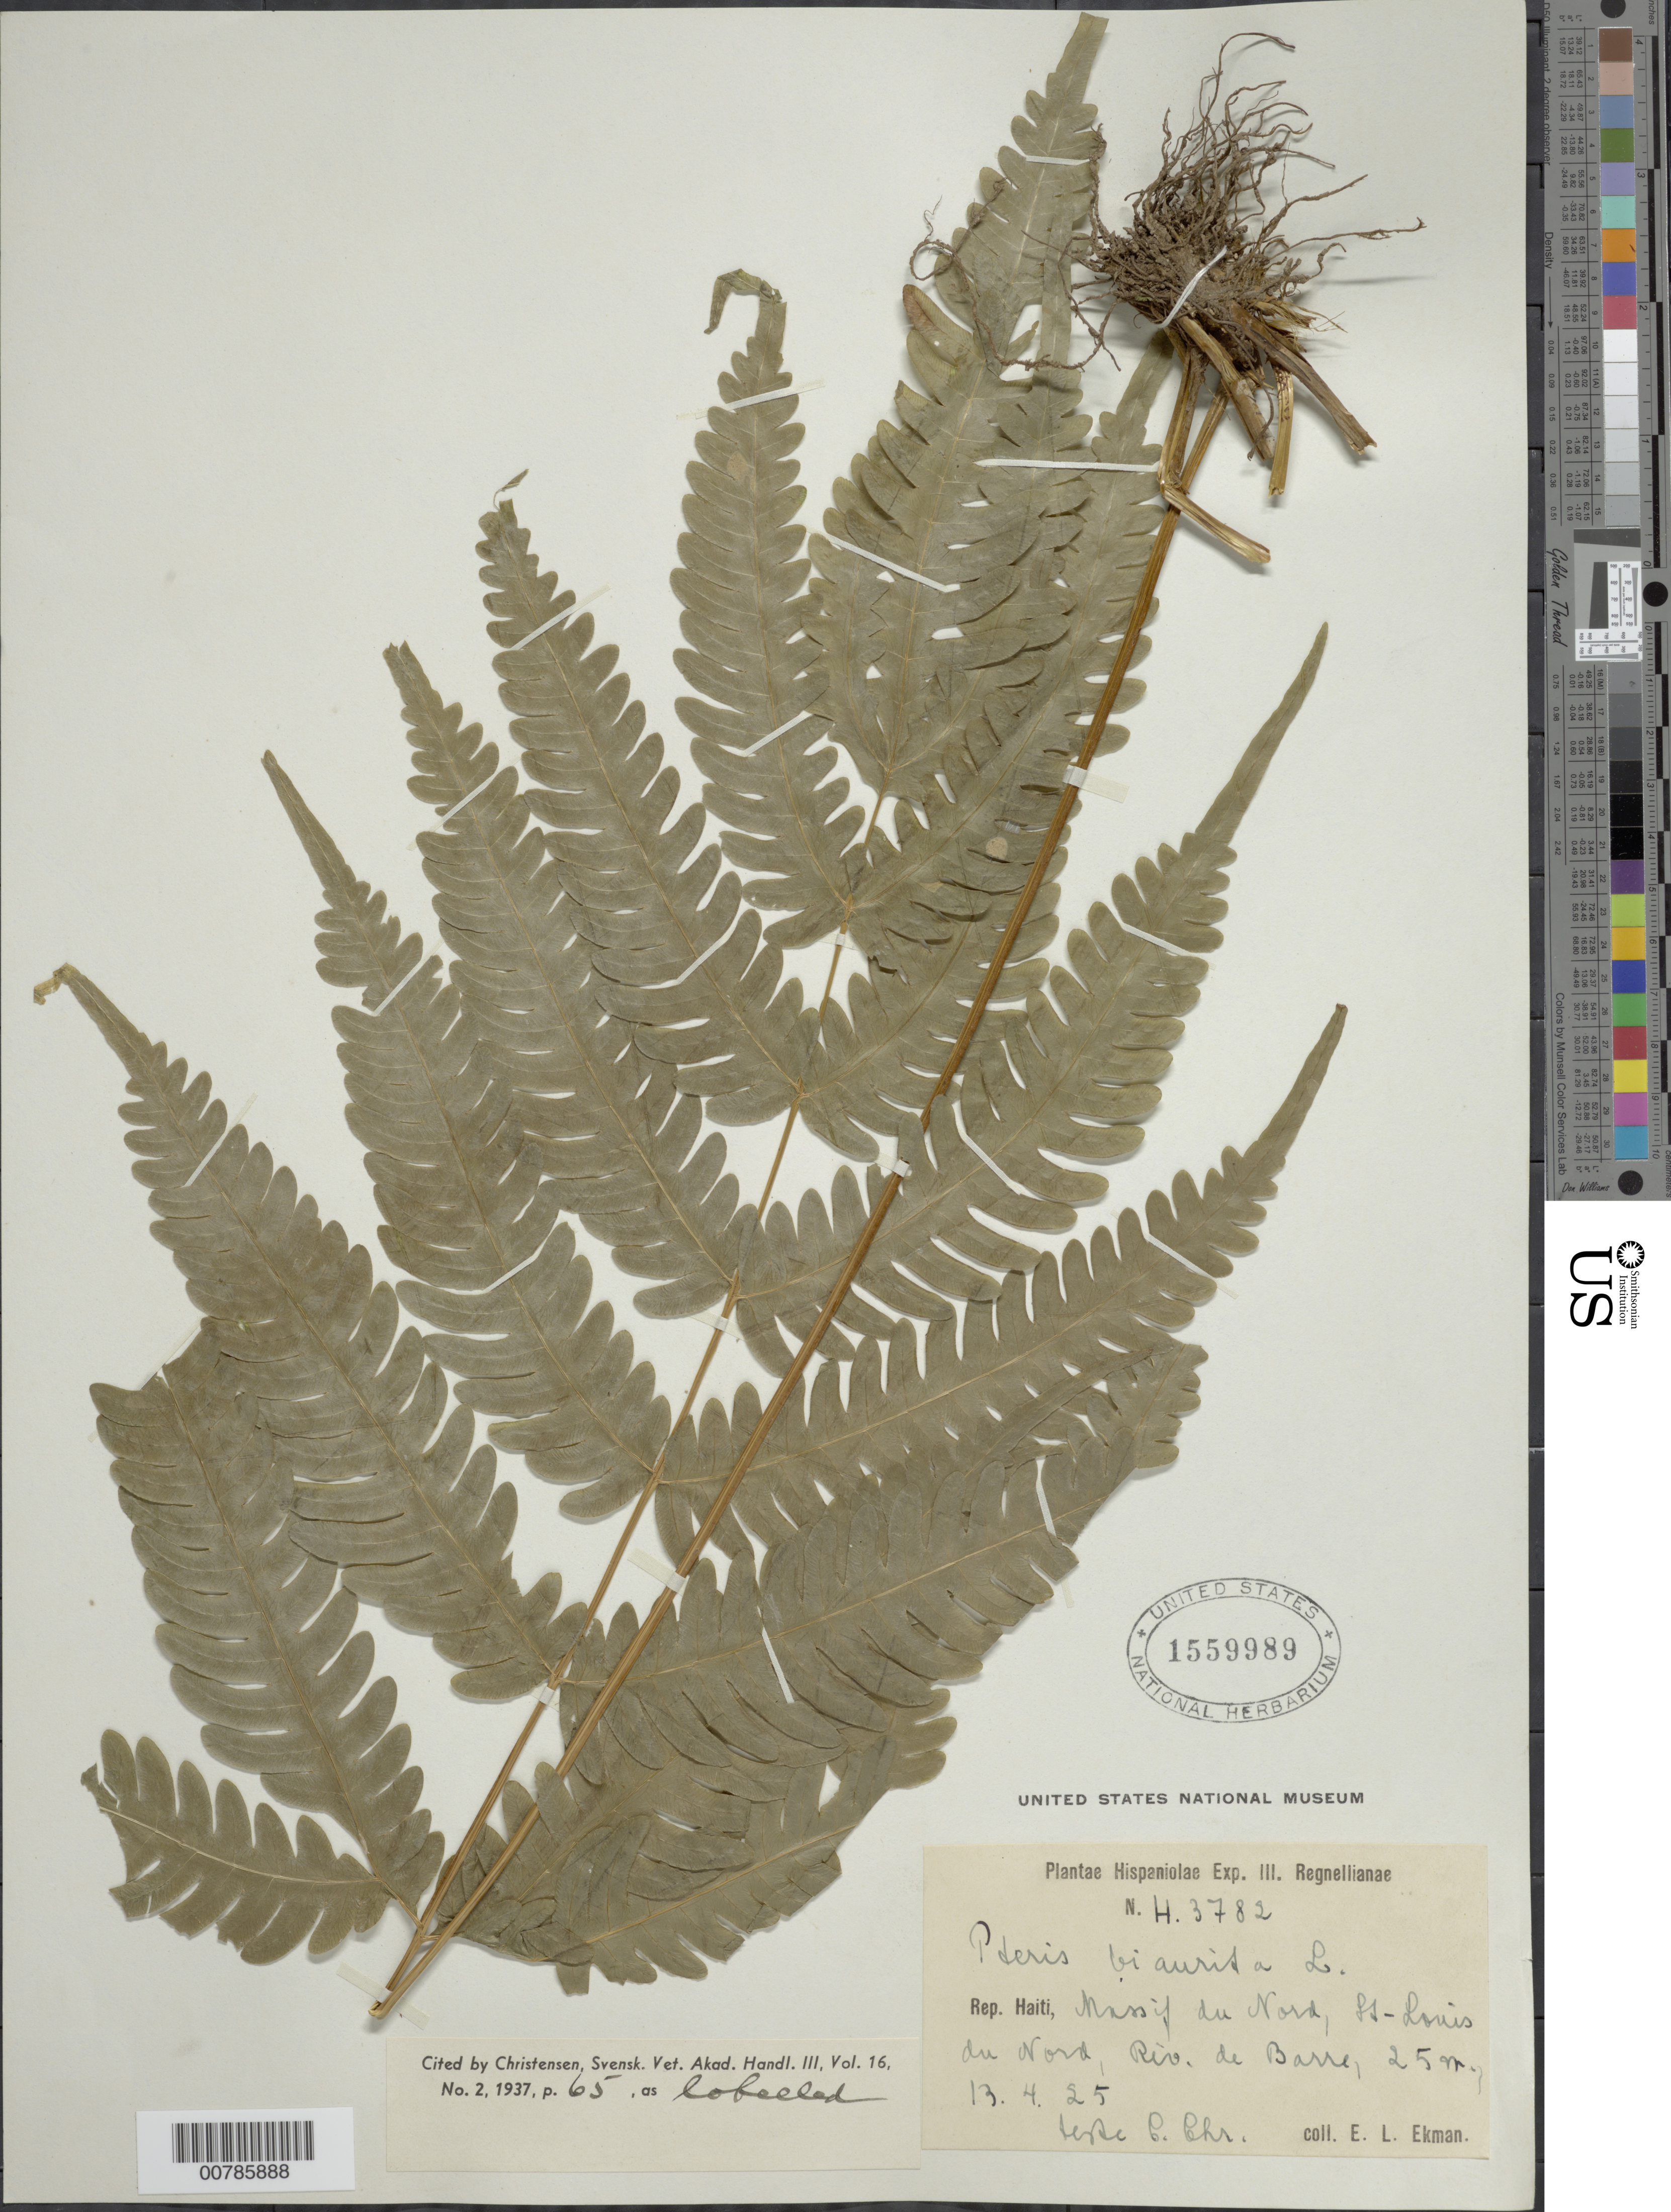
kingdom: Plantae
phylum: Tracheophyta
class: Polypodiopsida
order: Polypodiales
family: Pteridaceae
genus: Pteris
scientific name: Pteris biaurita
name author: L.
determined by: Christensen, C. F. A.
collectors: E. L. Ekman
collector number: H 3782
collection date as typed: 13 Apr 1925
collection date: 1925-04-13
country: Haiti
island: Hispaniola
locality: Massif du Nord, St. Louis du Nord, Riv. De Barre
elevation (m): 25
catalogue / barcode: US 1559989